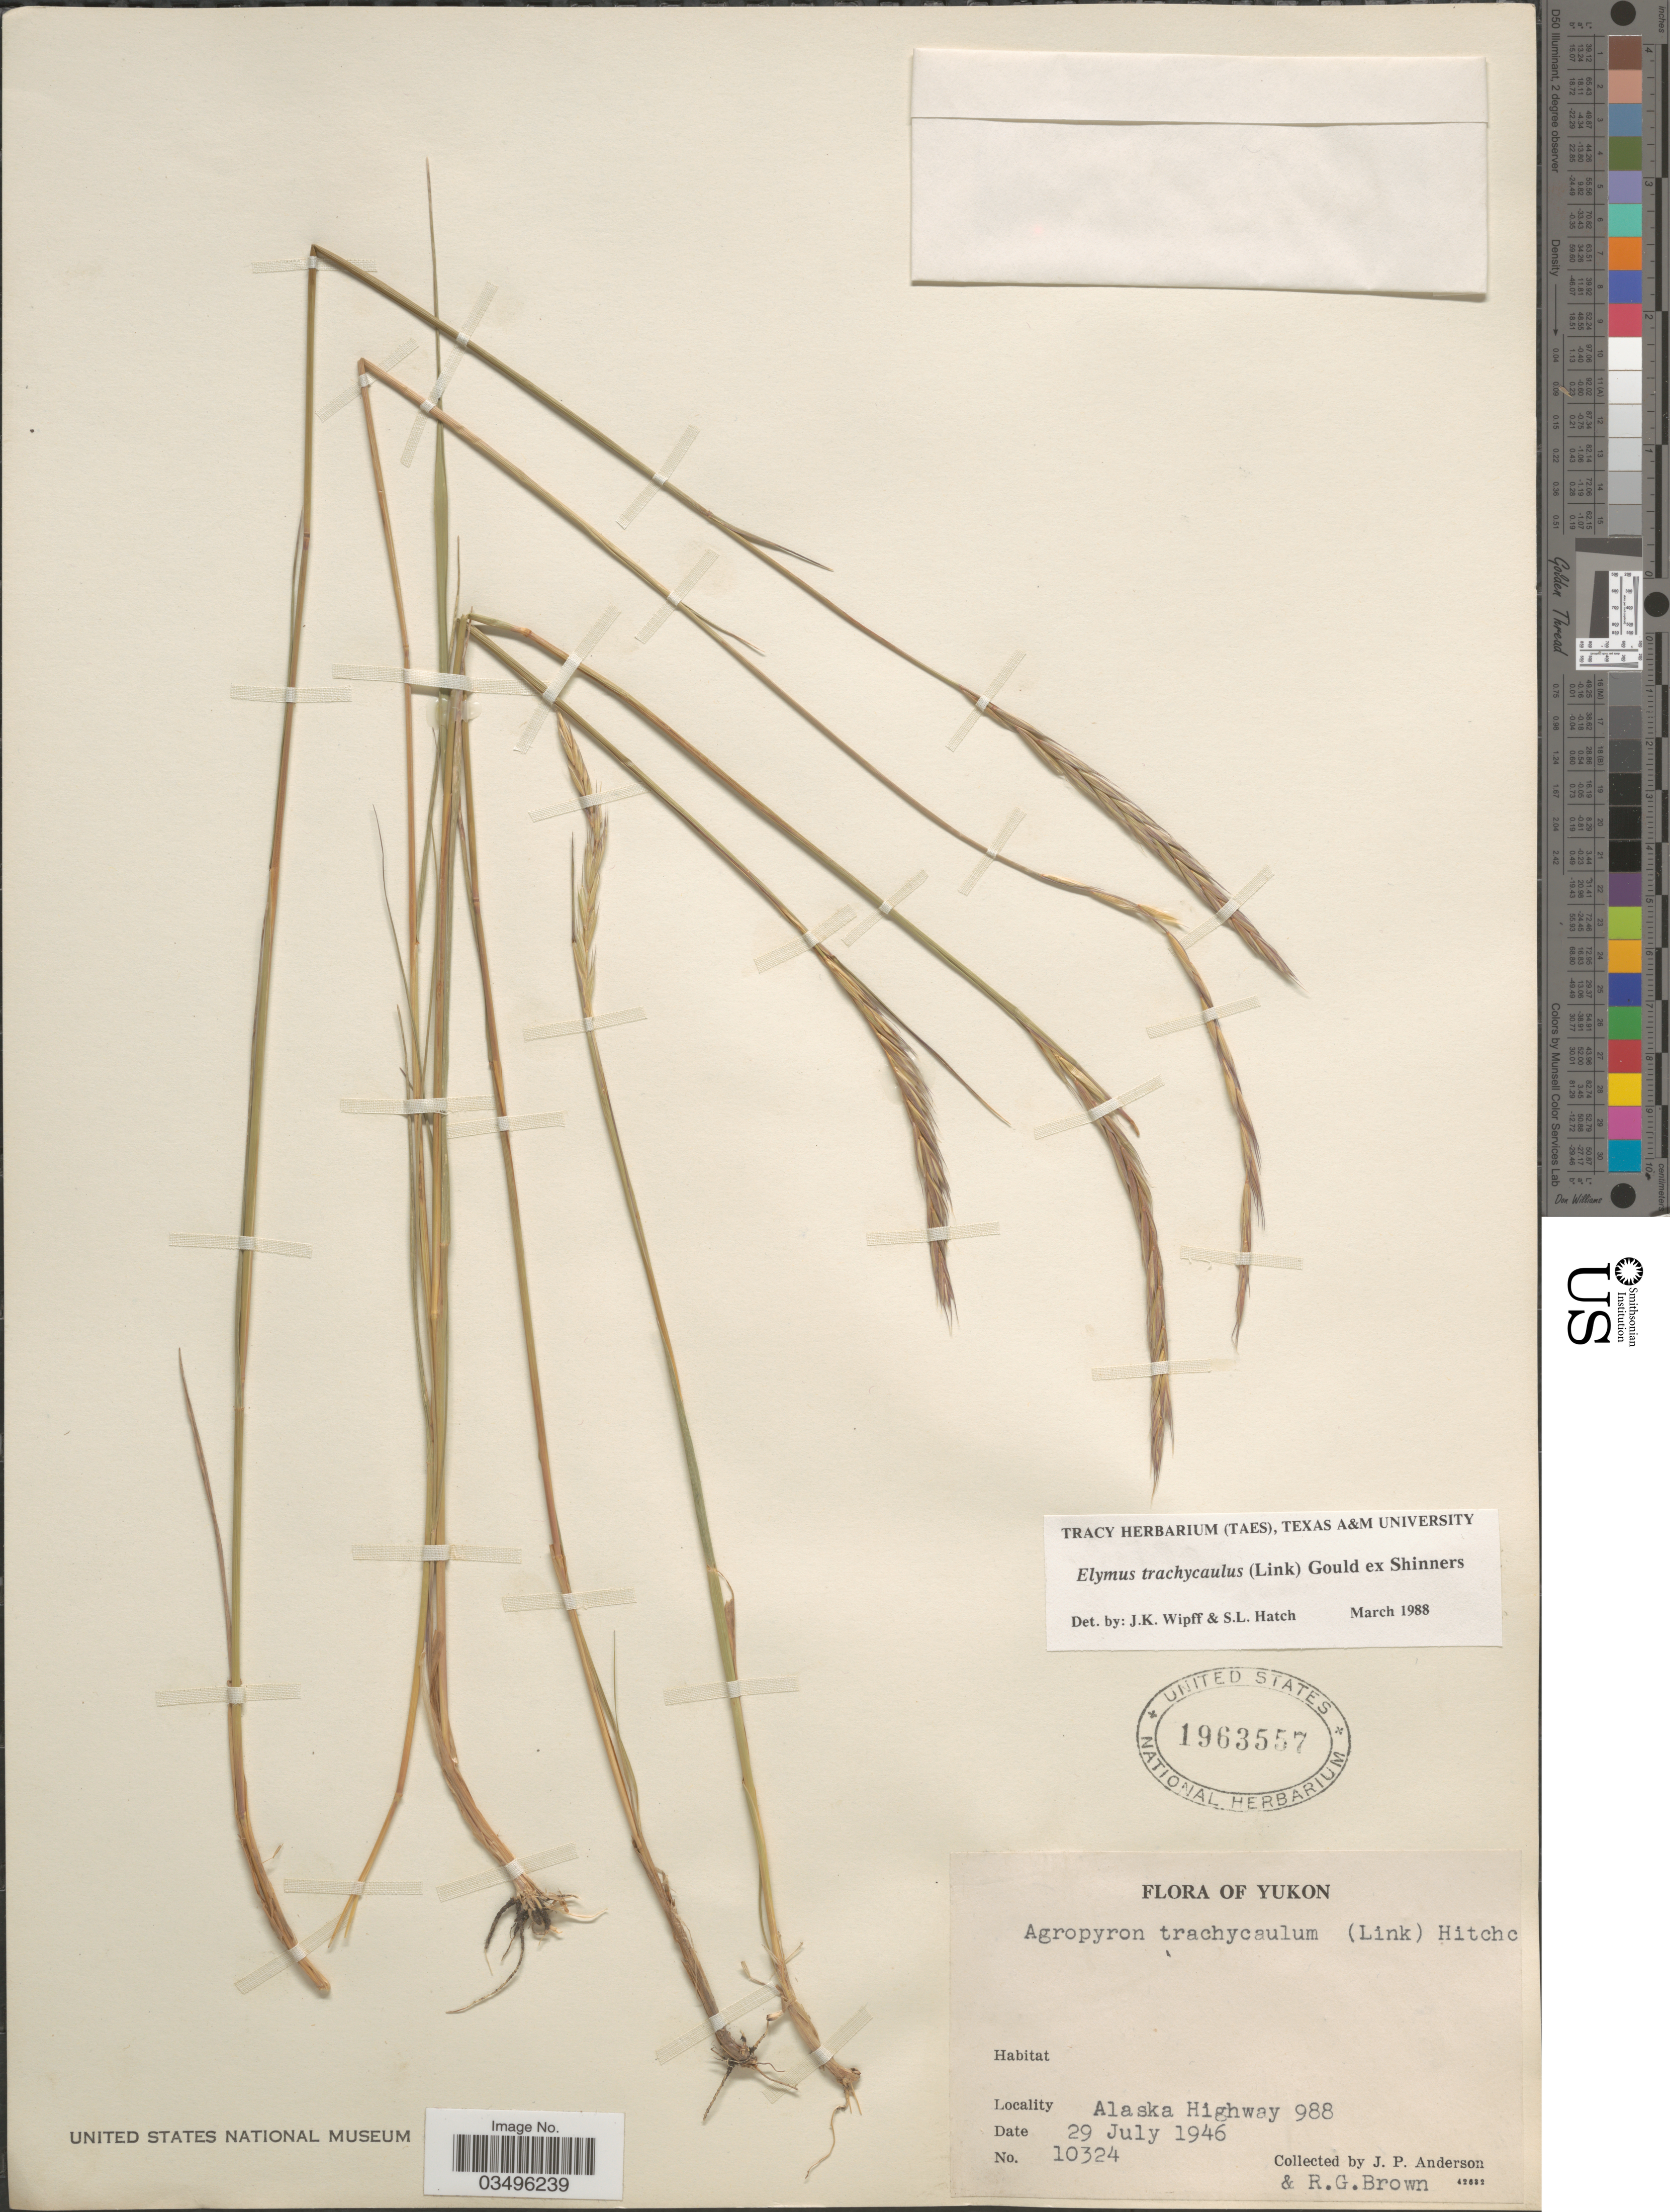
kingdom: Plantae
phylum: Tracheophyta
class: Liliopsida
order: Poales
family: Poaceae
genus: Elymus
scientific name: Elymus trachycaulus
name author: (Link) Gould ex Shinners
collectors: J. P. Anderson & R. G. Brown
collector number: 10324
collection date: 1946-07-29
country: Canada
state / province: Yukon Territory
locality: Yukon. Alaska Highway 988.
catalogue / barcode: US 1963557